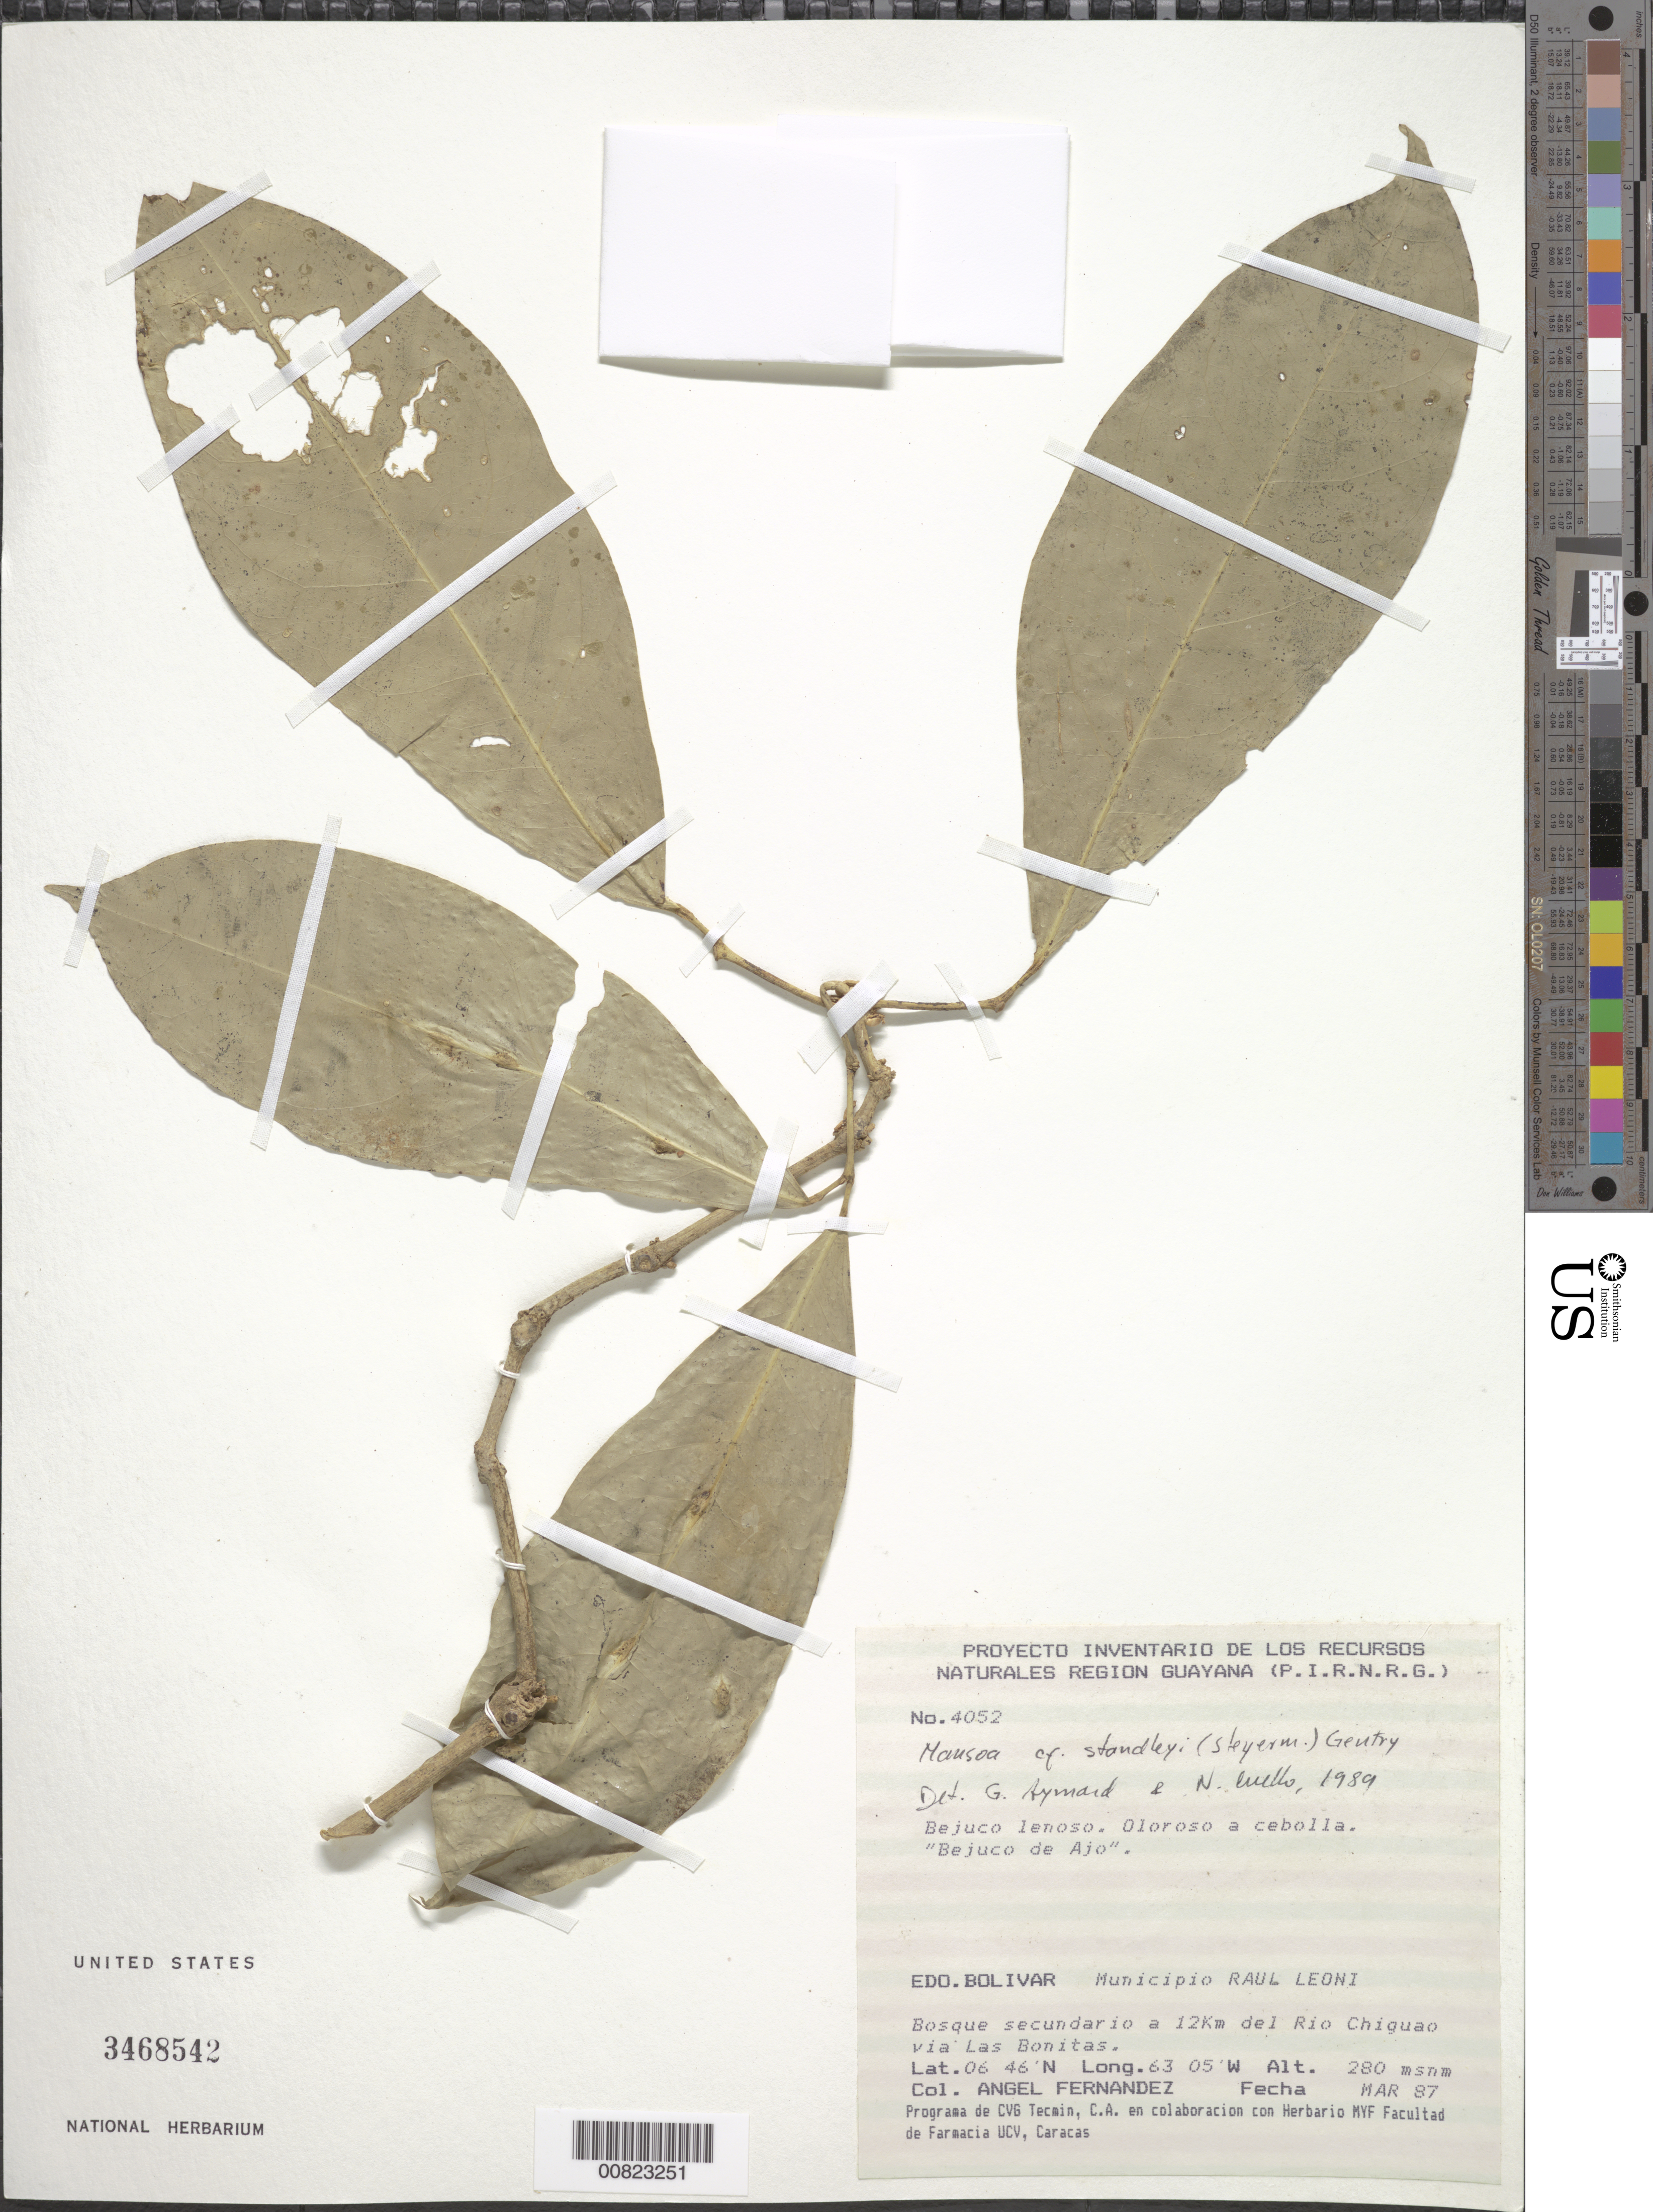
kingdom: Plantae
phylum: Tracheophyta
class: Magnoliopsida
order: Lamiales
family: Bignoniaceae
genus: Mansoa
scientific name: Mansoa standleyi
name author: (Steyerm.) A.H. Gentry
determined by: Aymard C., G. A.; Cuello, Nidia L.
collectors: A. Fernández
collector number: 4052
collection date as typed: Mar-87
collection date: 1987-03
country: Venezuela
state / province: Bolívar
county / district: Angostura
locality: Mun. Raúl Leoni [=Angostura], 12 km del Río Chiguao via Las Bonitas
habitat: Secondary forest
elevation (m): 280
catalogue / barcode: US 3468542